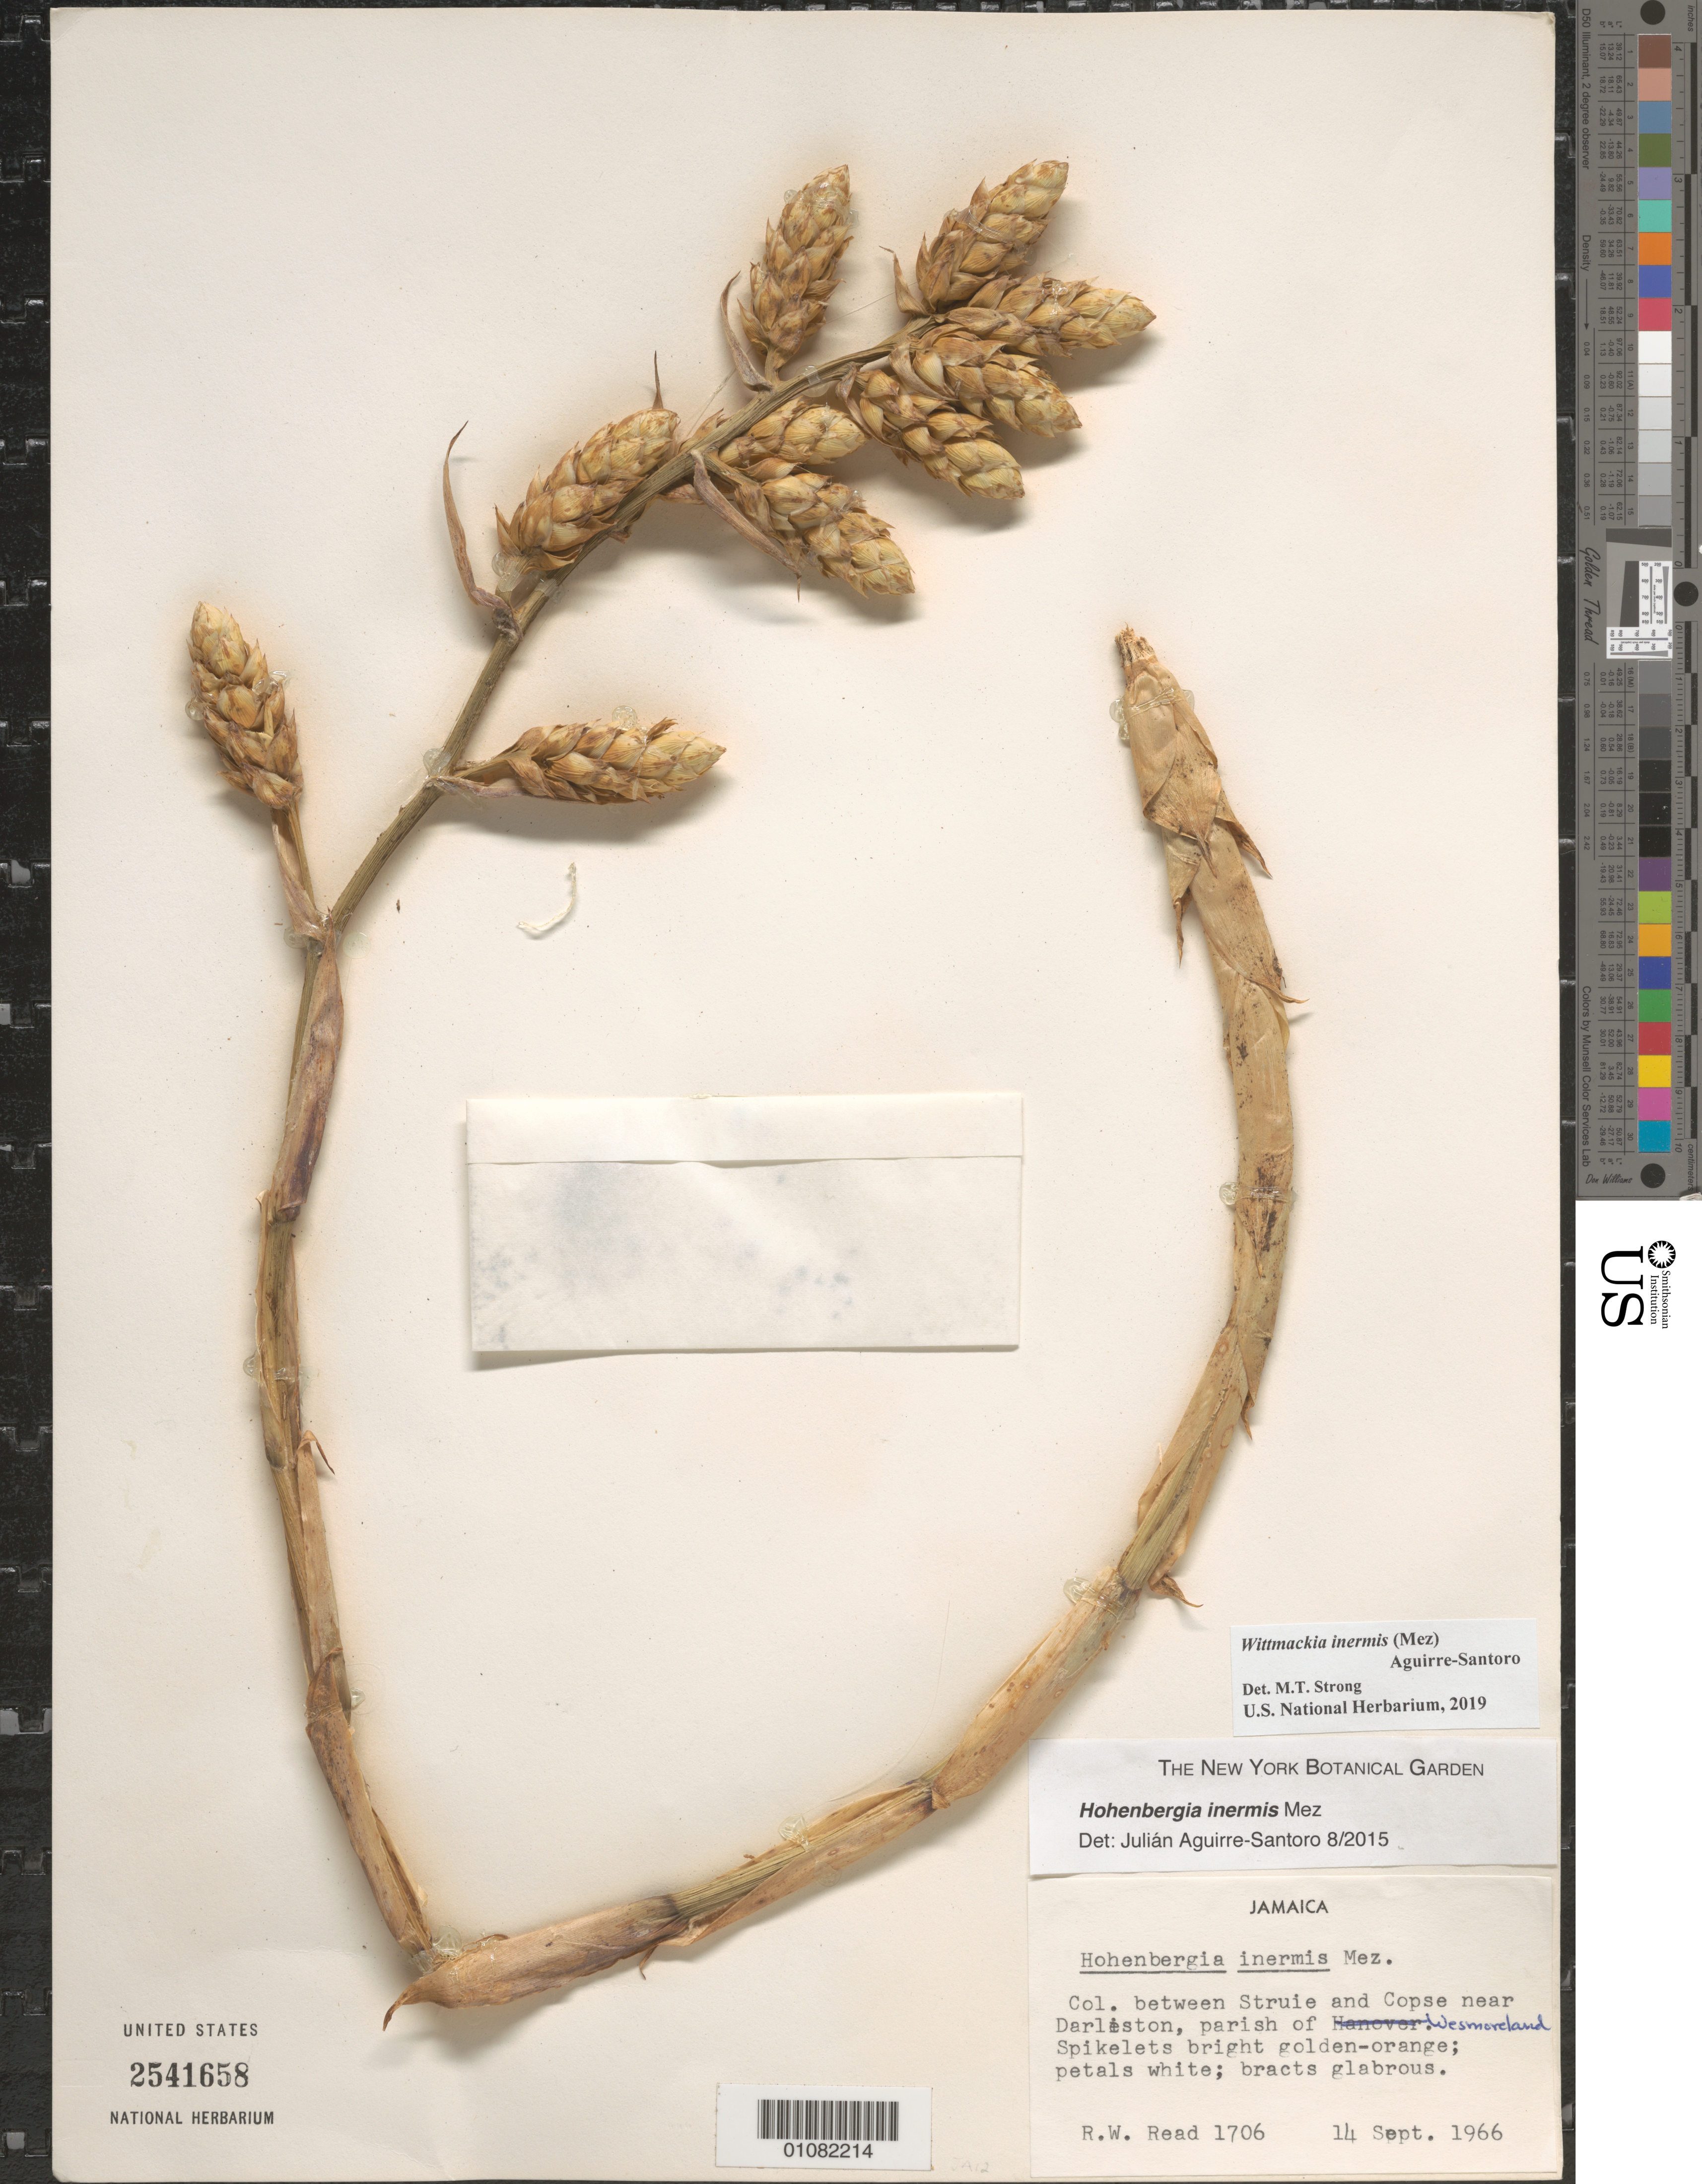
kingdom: Plantae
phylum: Tracheophyta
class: Liliopsida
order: Poales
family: Bromeliaceae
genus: Wittmackia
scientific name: Wittmackia inermis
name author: (Mez) Aguirre-Santoro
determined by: Strong, Mark T., (BOT), Smithsonian Institution - National Museum of Natural History (UNITED STATES)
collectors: R. W. Read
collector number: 1706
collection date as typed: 14 Sep 1966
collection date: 1966-09-14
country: Jamaica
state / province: Westmoreland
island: Jamaica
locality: Between Struie and Copse near Darliston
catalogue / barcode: US 2541658